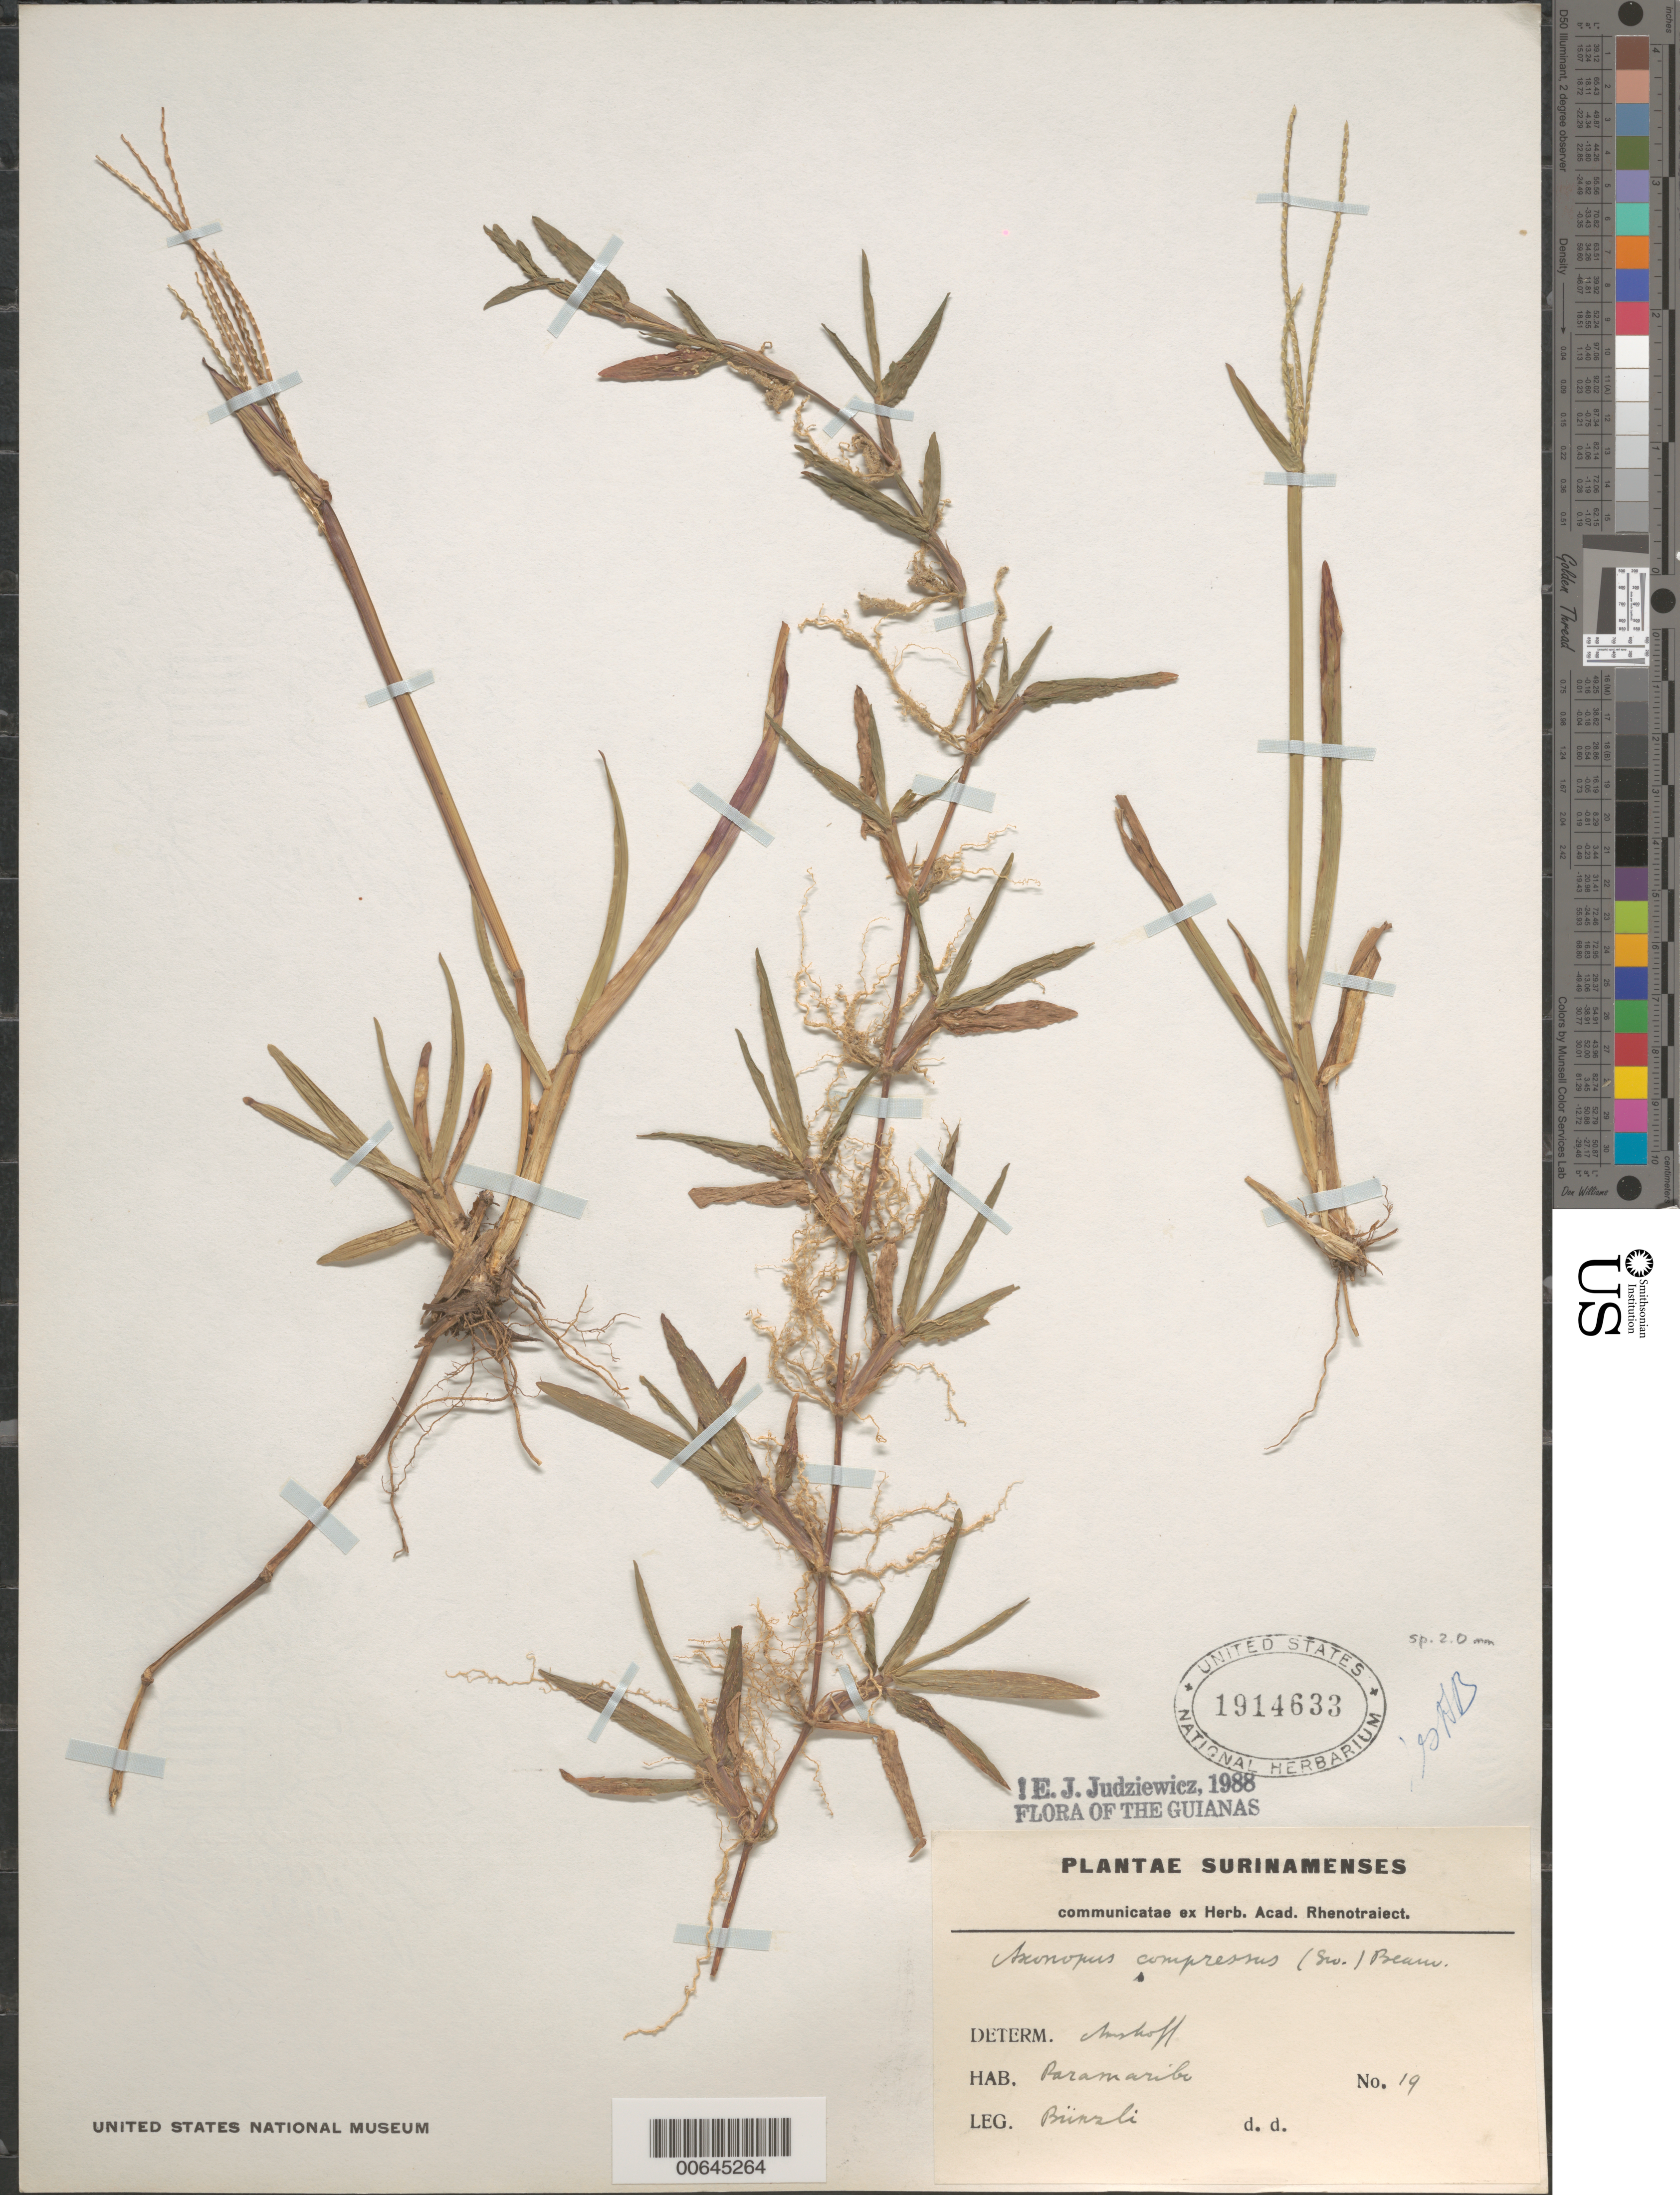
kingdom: Plantae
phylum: Tracheophyta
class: Liliopsida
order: Poales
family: Poaceae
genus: Axonopus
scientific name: Axonopus compressus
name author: (Sw.) P. Beauv.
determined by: Judziewicz, E. J.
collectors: -. Bünsli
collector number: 19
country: Suriname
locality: Paramaribo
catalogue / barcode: US 1914633